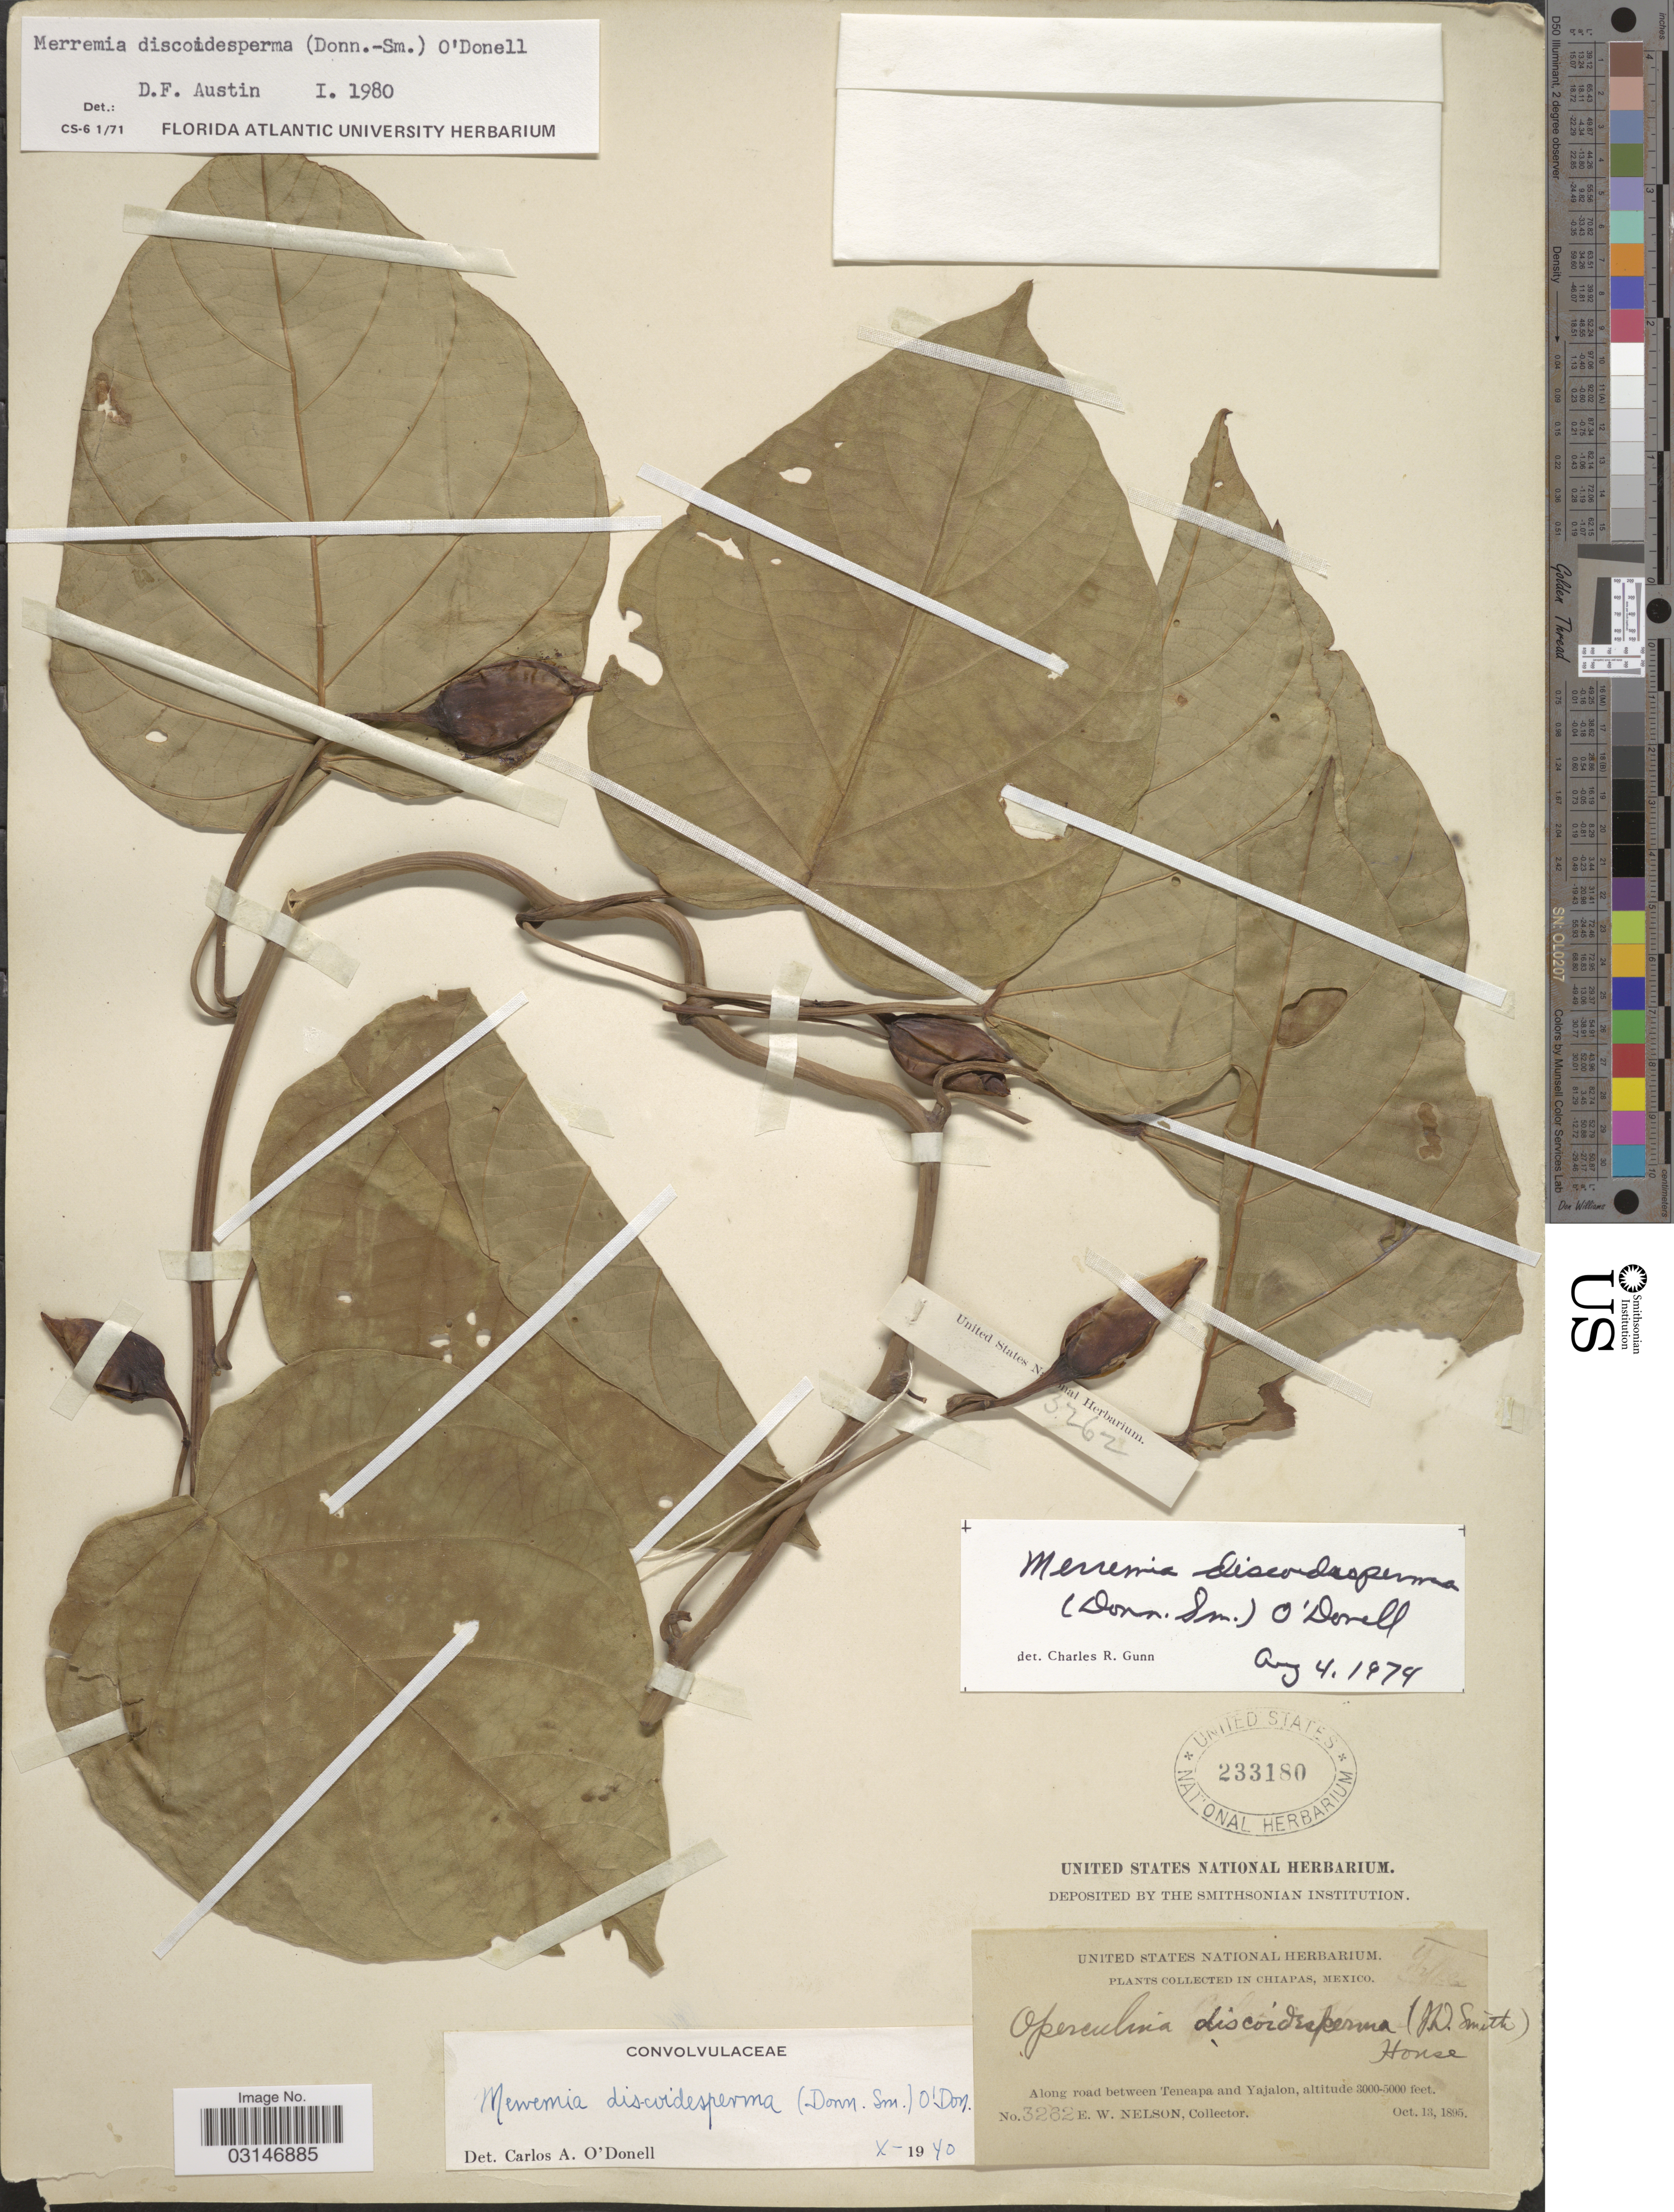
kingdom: Plantae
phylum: Tracheophyta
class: Magnoliopsida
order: Solanales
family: Convolvulaceae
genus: Distimake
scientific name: Distimake discoidesperma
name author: (Donn. Sm.) A. R. Simões & Sim.-Bianch.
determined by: Strong, Mark T., (BOT), Smithsonian Institution - National Museum of Natural History (UNITED STATES)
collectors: E. W. Nelson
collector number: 3262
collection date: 1895-10-13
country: Mexico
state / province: Chiapas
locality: Along road between Teneapa and Yajalon.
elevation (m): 914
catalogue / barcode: US 233180